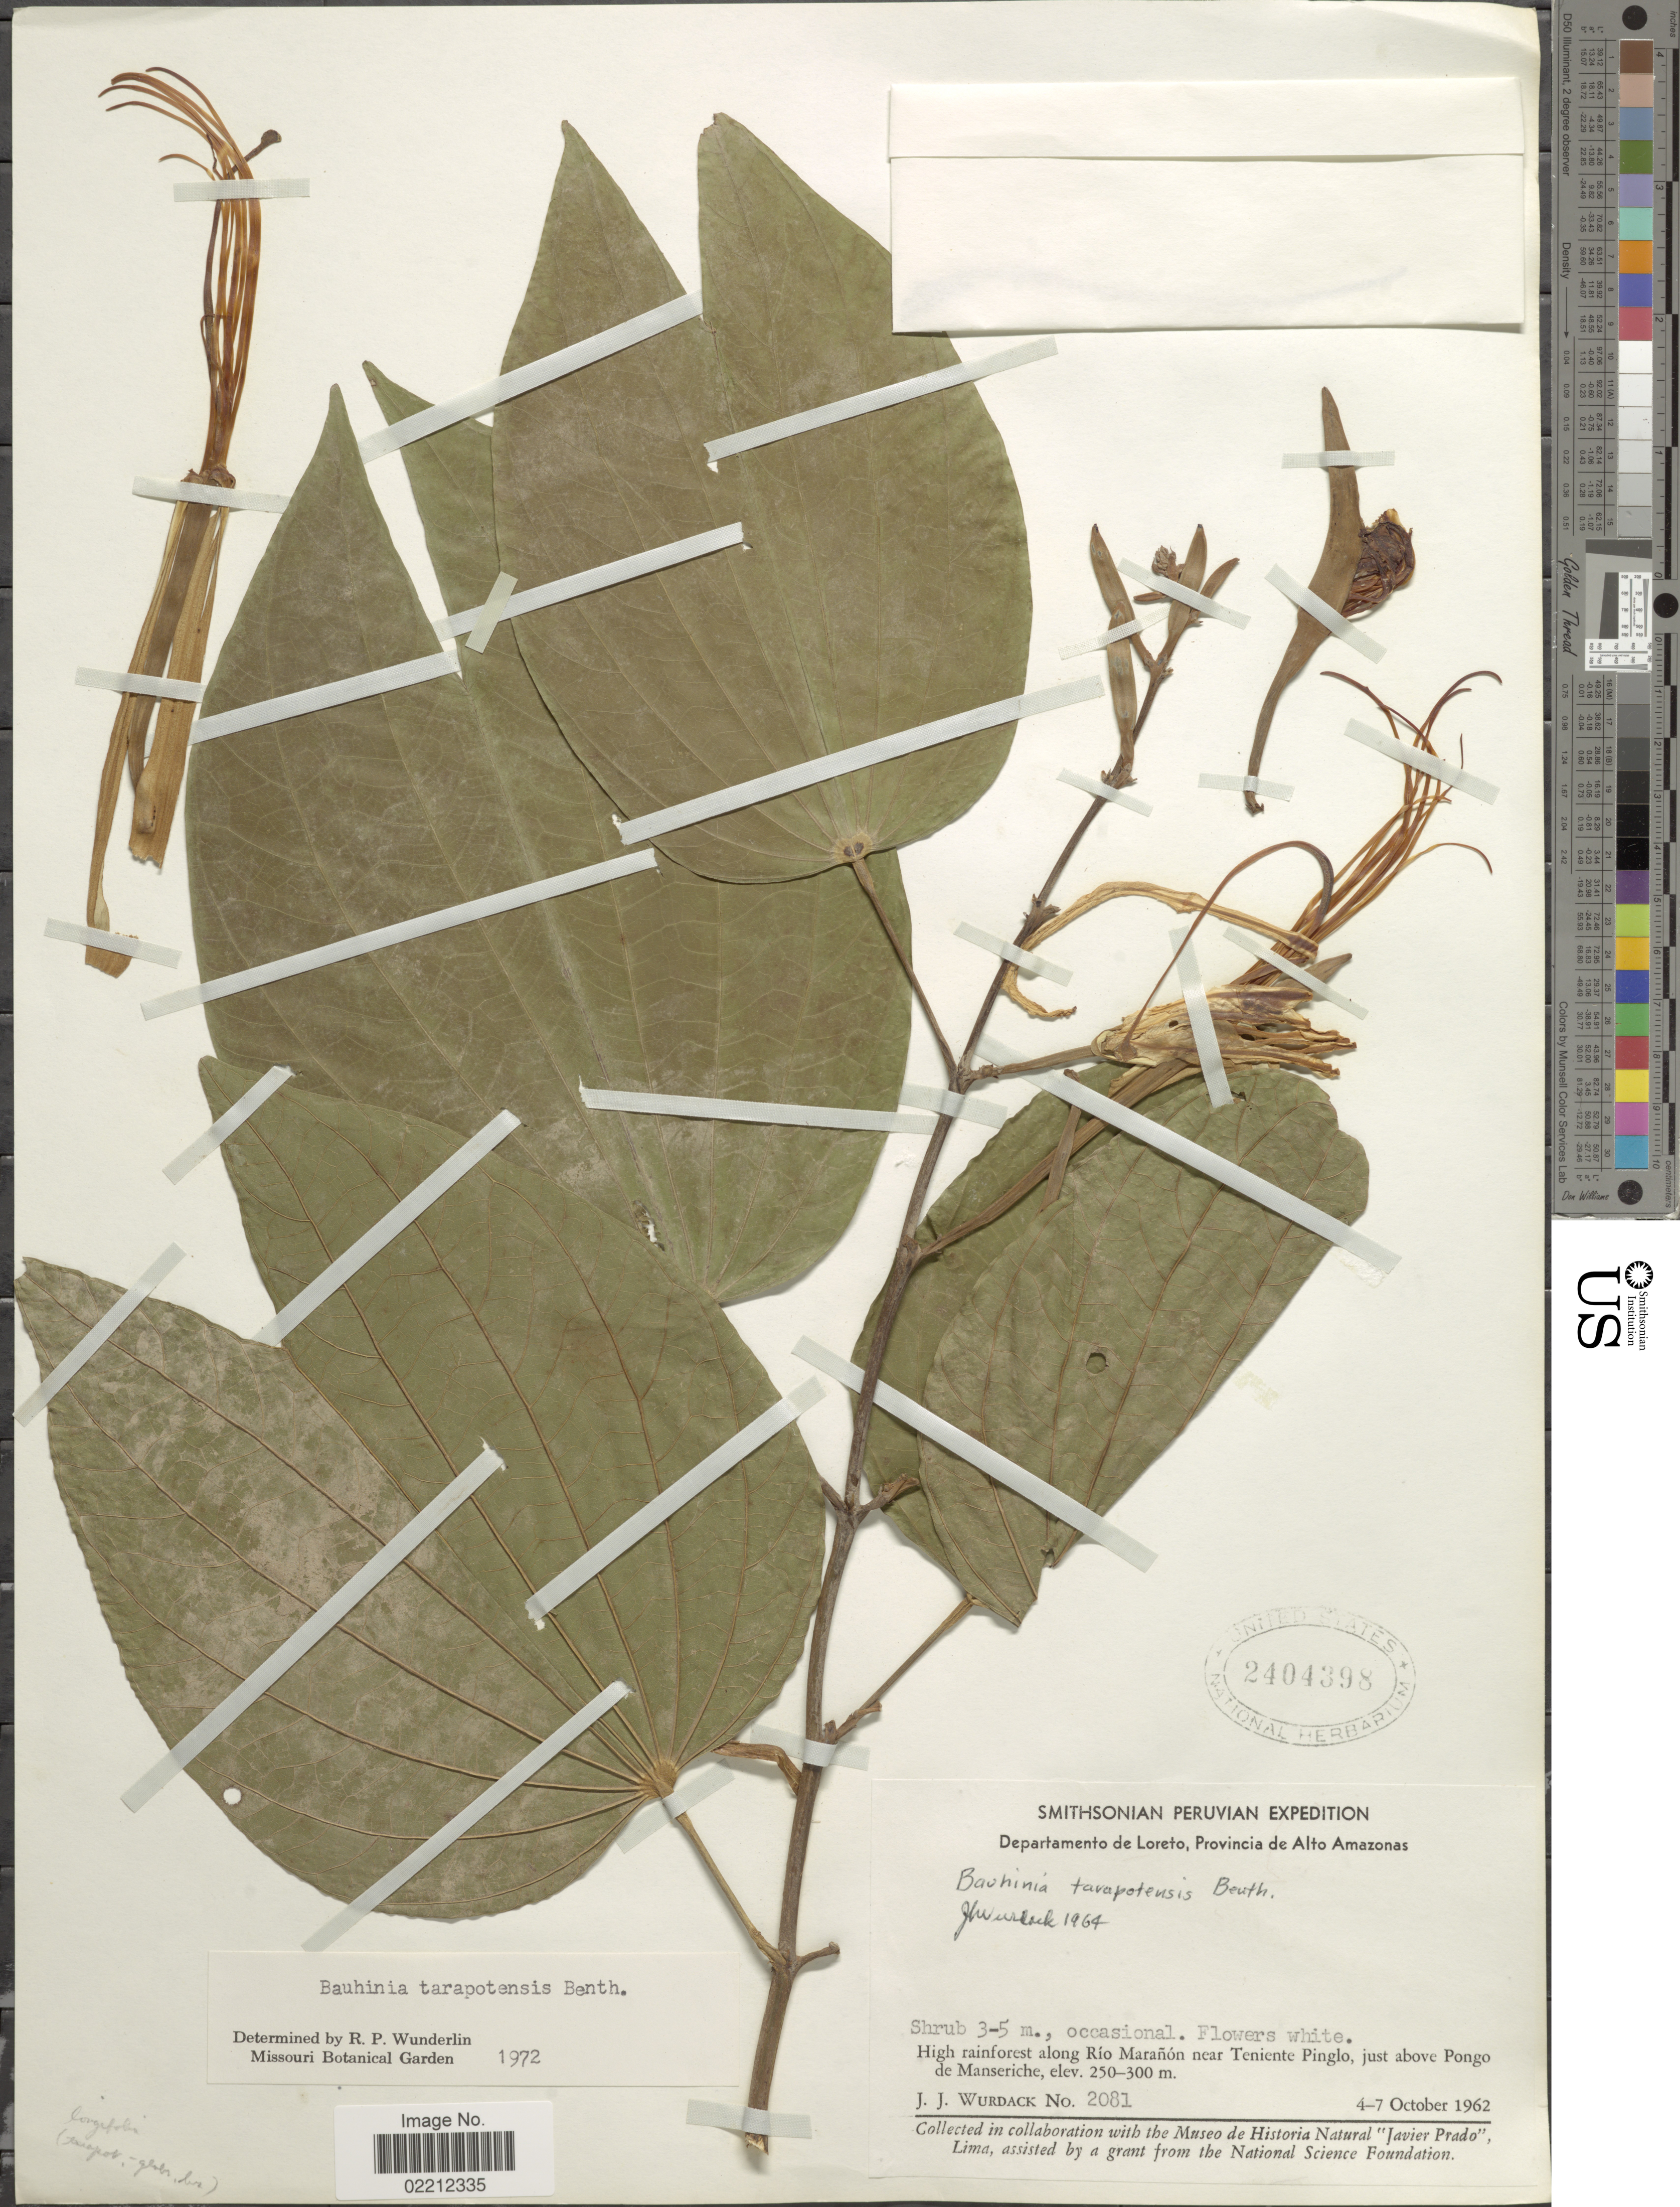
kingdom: Plantae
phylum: Tracheophyta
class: Magnoliopsida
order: Fabales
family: Fabaceae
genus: Bauhinia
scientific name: Bauhinia tarapotensis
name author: Benth.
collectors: J. J. Wurdack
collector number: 2081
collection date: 1962-10-04/1962-10-07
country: Peru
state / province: Loreto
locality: Peruvian. Provincia de Alto Amazonas. High rainforest along Rio Maranon near Teniente Pinglo, just above Pongo de Manseriche.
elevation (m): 250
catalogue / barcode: US 2404398